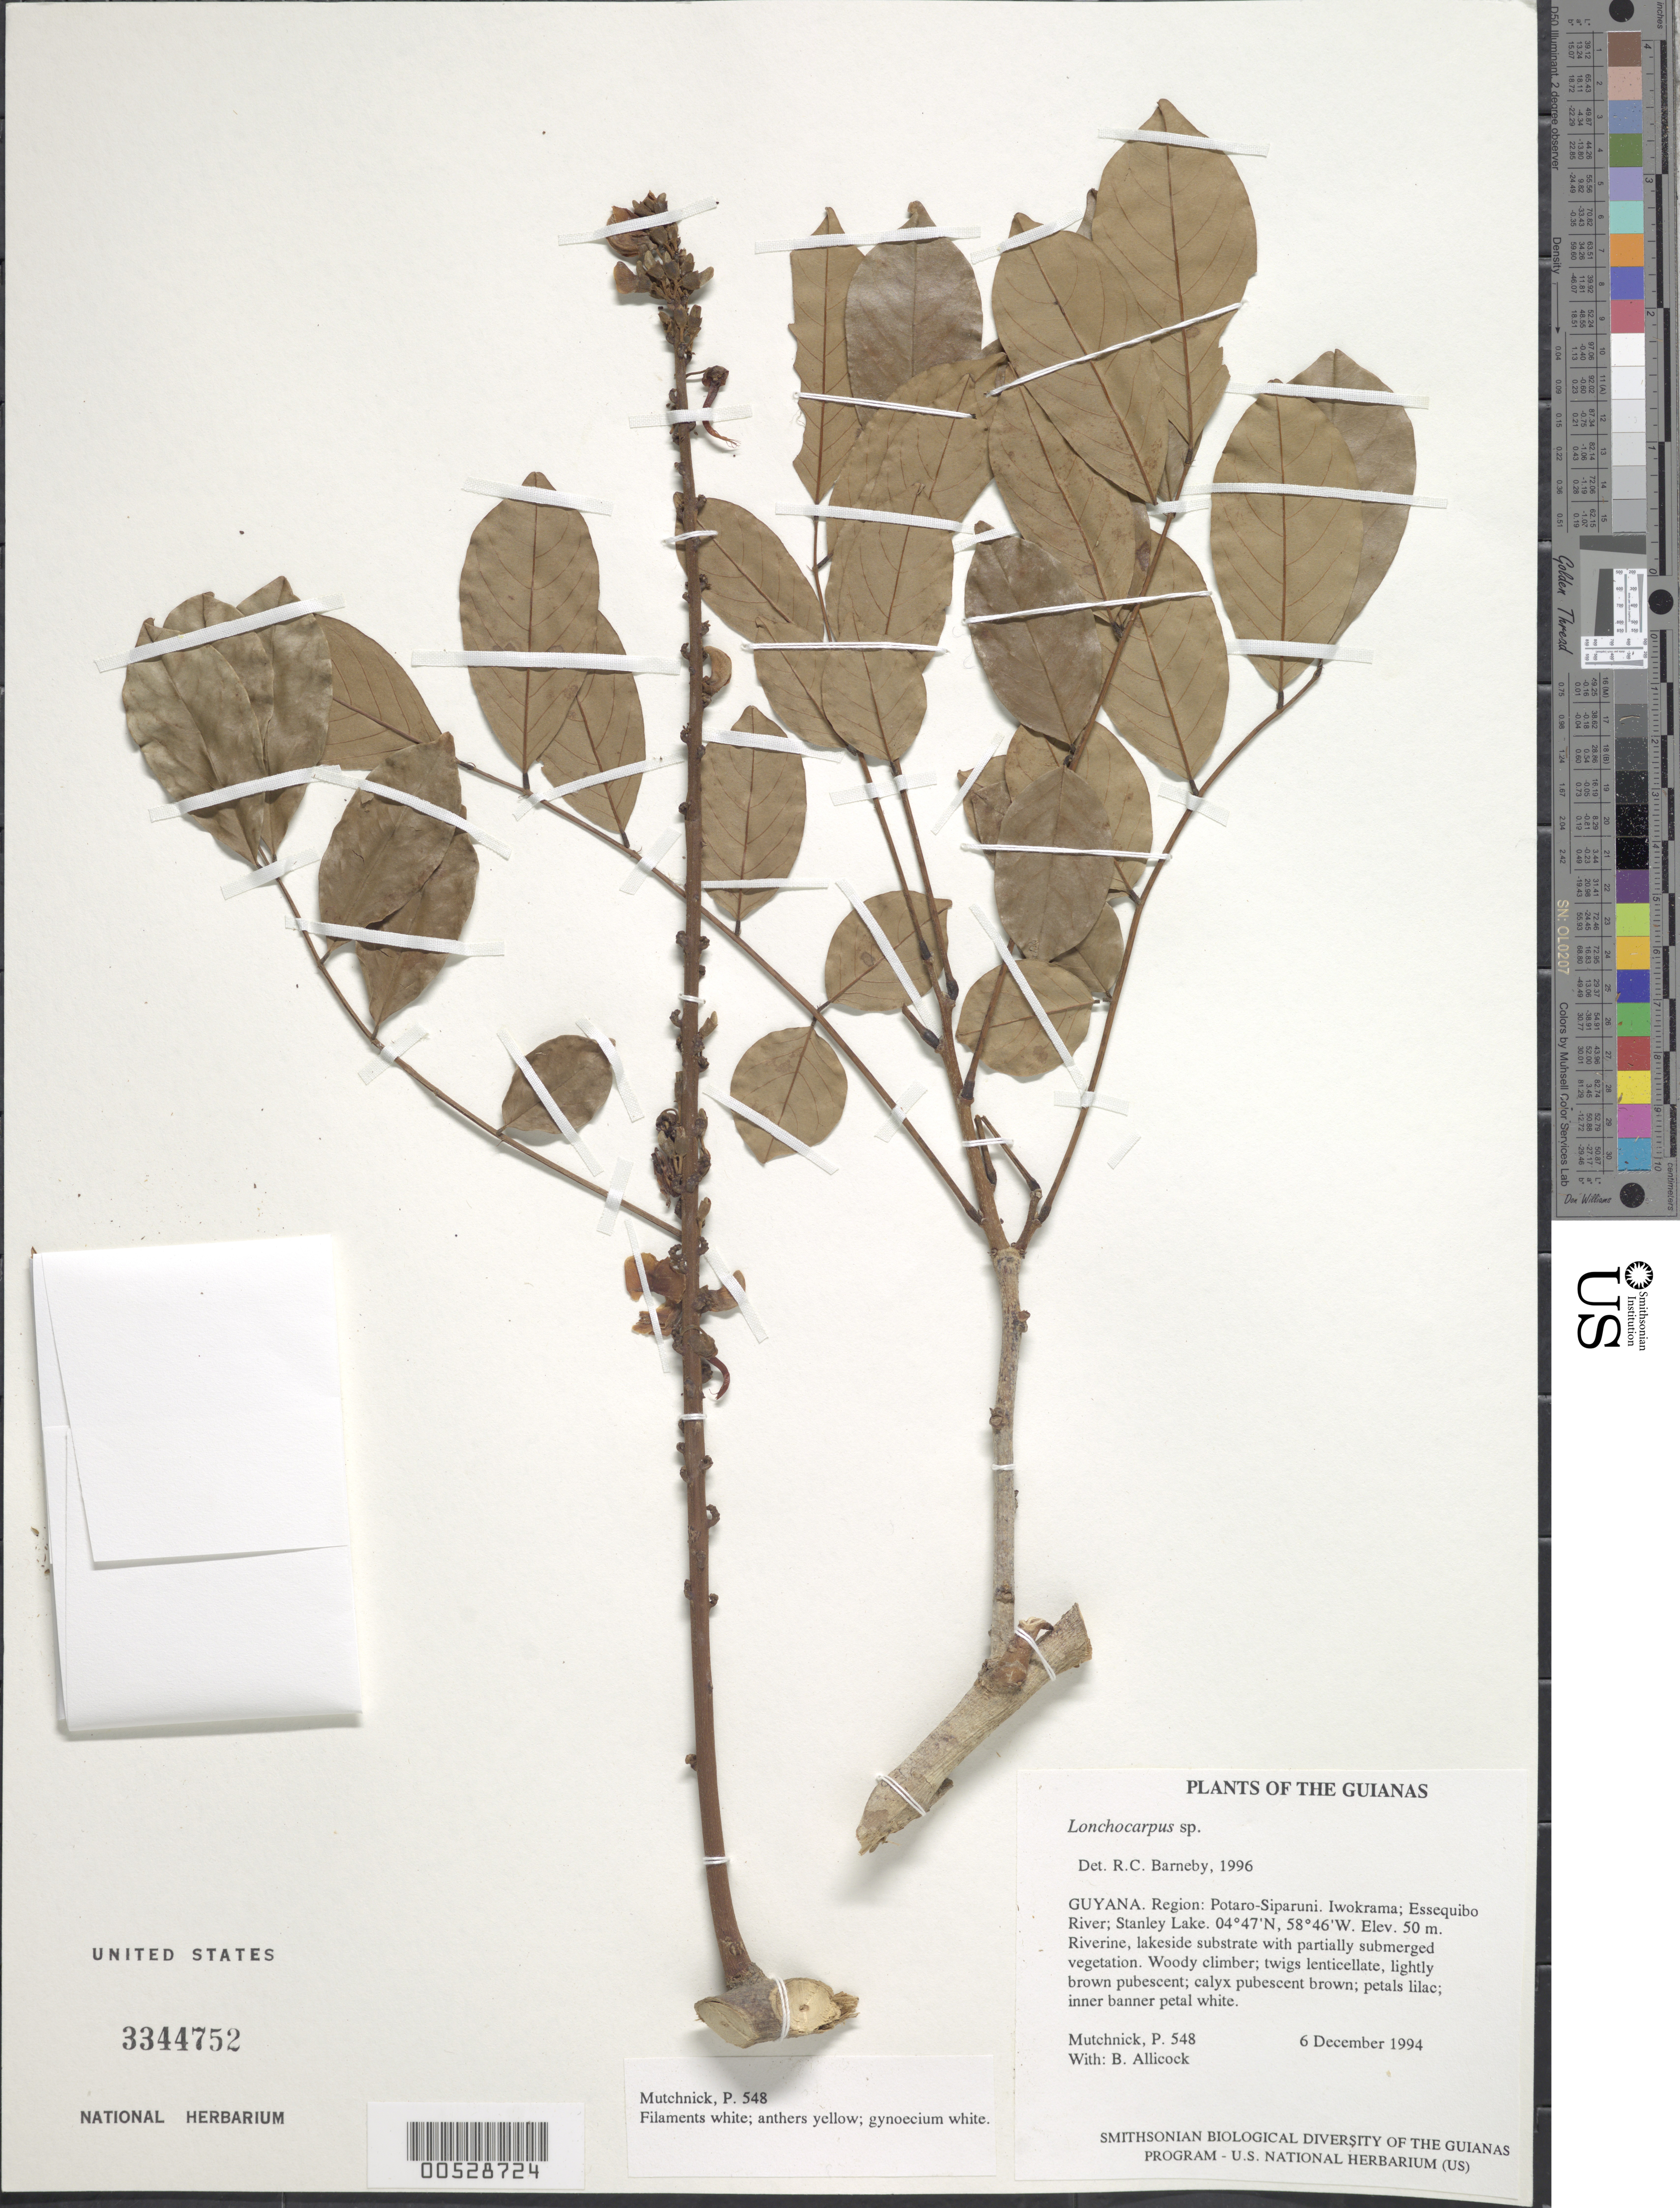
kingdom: Plantae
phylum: Tracheophyta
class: Magnoliopsida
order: Fabales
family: Fabaceae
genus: Lonchocarpus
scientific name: Lonchocarpus sp.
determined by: Barneby, Rupert C., (NY)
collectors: P. Mutchnick & B. Allicock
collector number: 548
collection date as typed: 6 December 1994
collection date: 1994-12-06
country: Guyana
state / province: Potaro-Siparuni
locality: Iwokrama; Essequibo River; Stanley Lake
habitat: Riverine, lakeside substrate with partially submerged vegetation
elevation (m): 50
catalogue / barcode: US 3344752